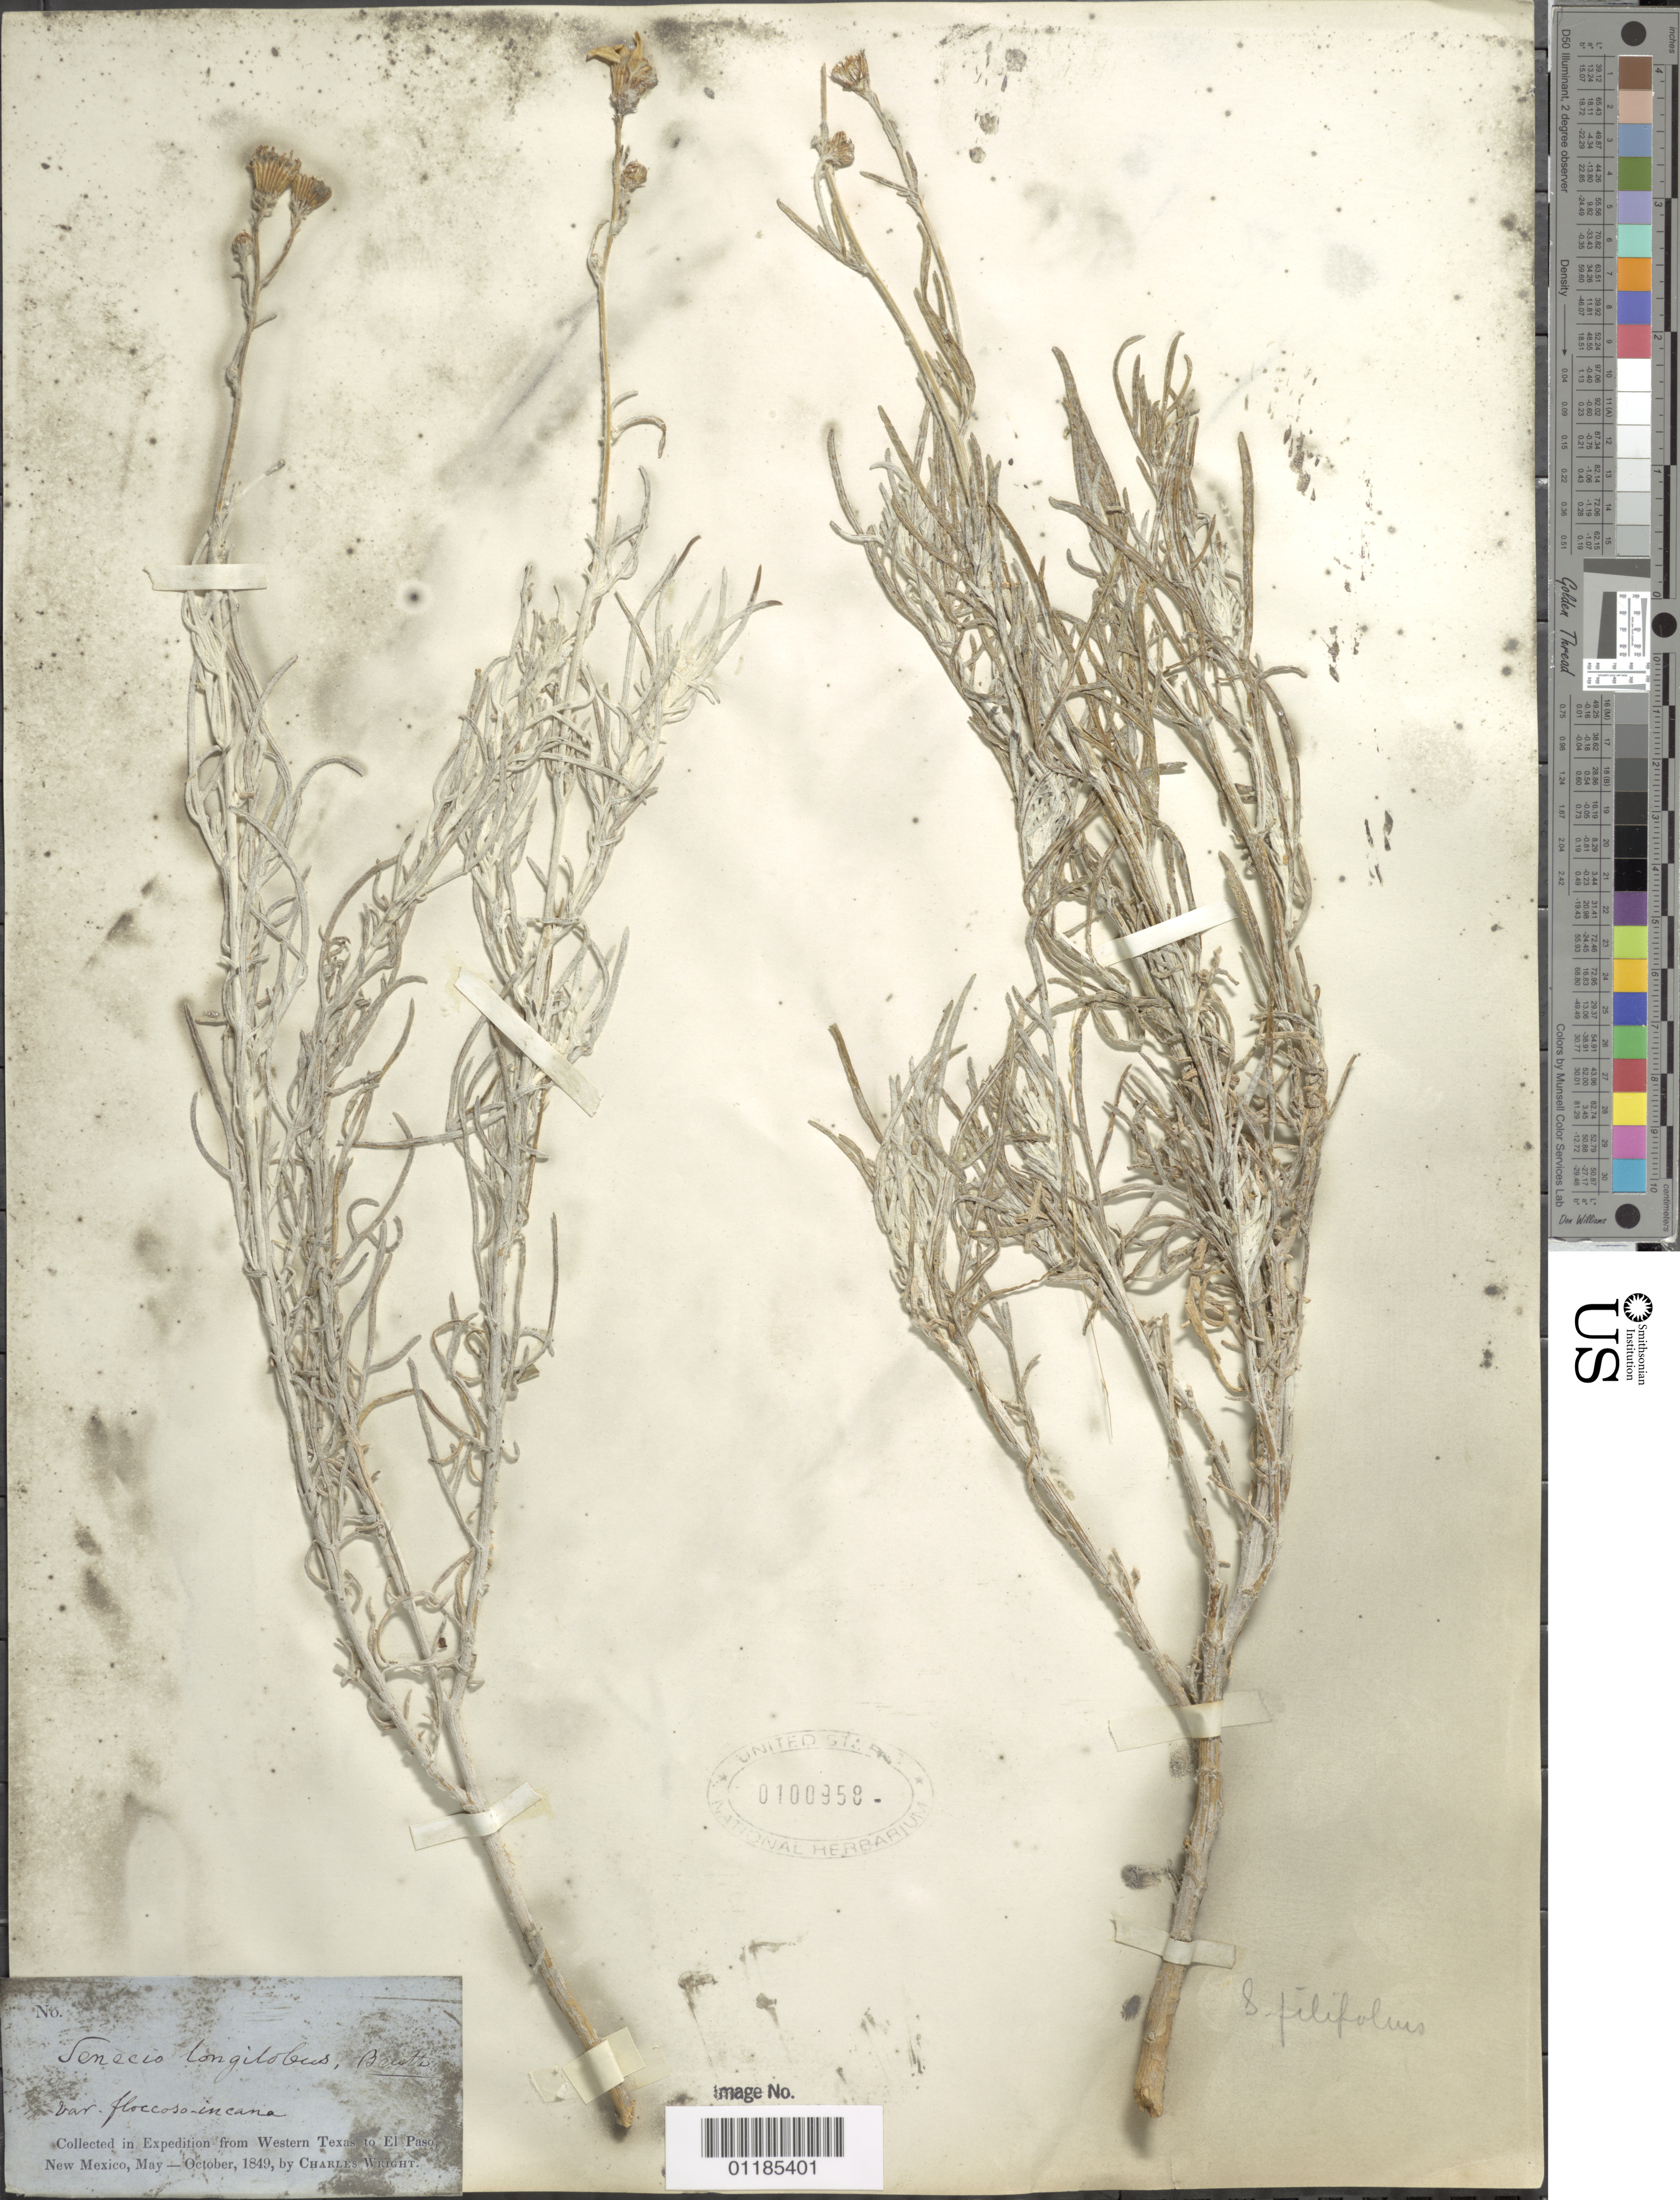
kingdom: Plantae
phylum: Tracheophyta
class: Magnoliopsida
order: Asterales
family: Asteraceae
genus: Senecio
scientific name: Senecio flaccidus var. flaccidus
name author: Less.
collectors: C. Wright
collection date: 1849-05/1849-10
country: United States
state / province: New Mexico / Texas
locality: from Western Texas to El Paso, New Mexico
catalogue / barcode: US 100958